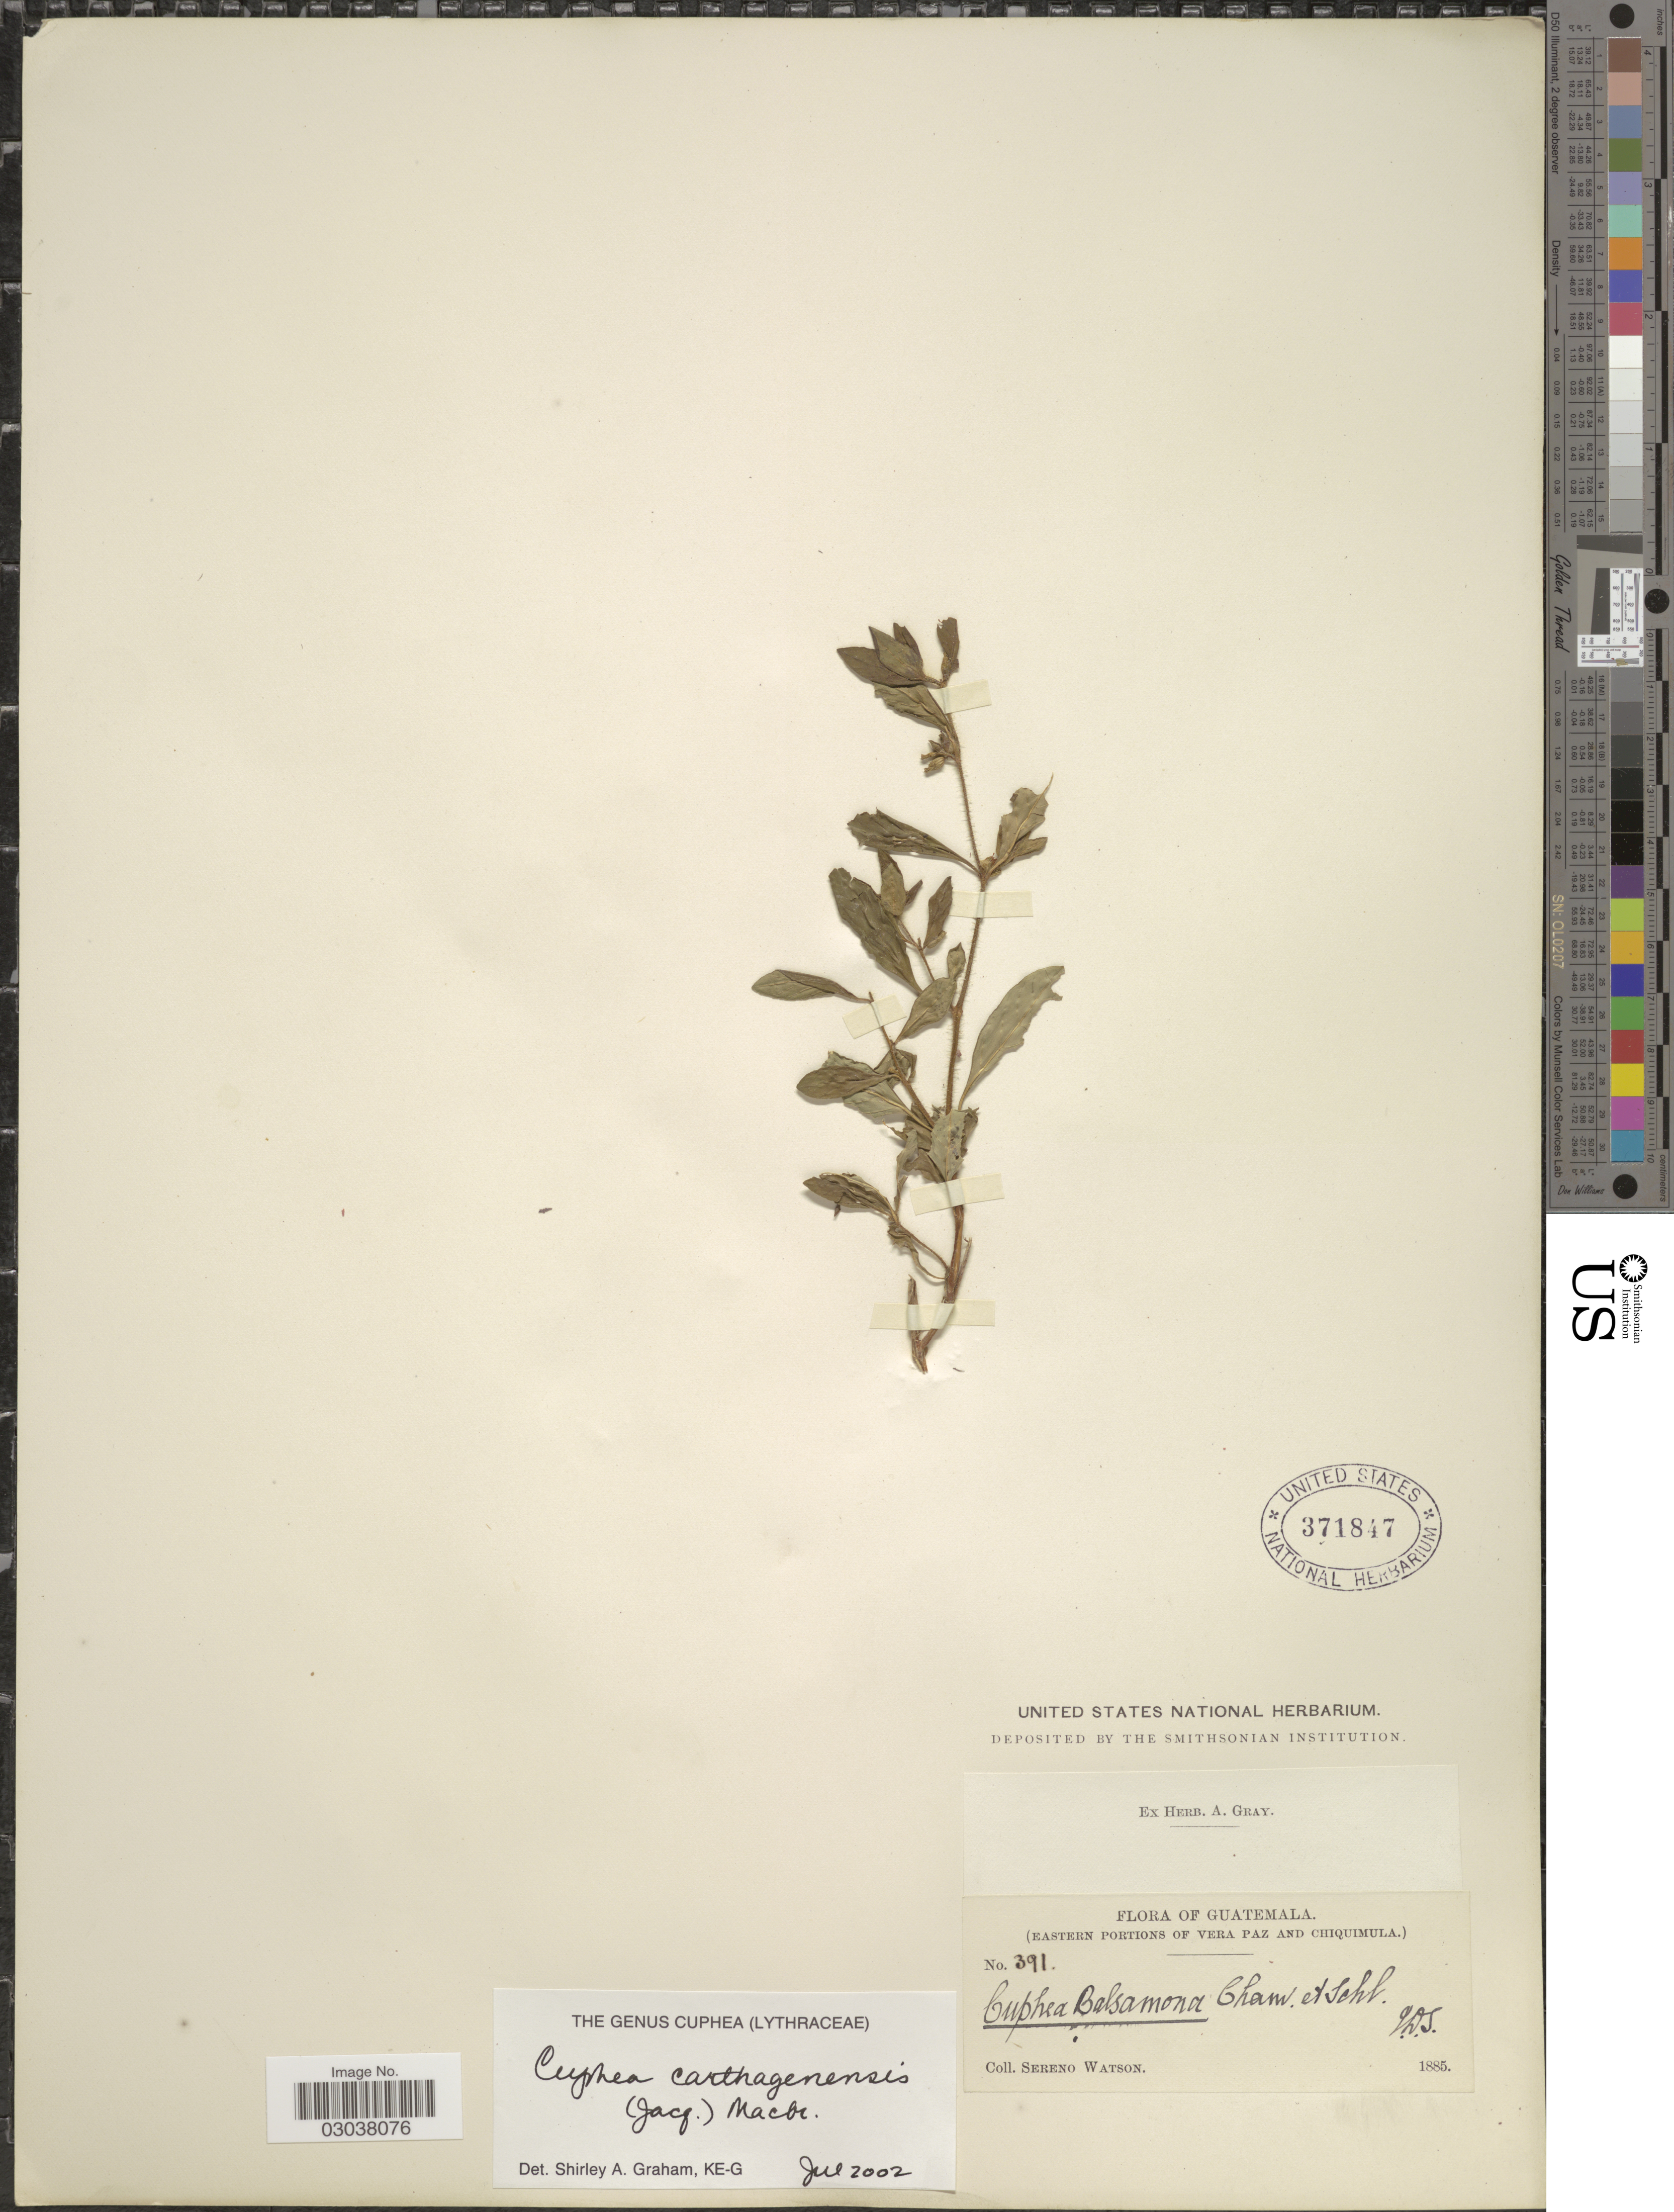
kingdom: Plantae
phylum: Tracheophyta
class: Magnoliopsida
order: Myrtales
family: Lythraceae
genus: Cuphea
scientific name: Cuphea carthagenensis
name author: (Jacq.) J.F. Macbr.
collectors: S. Watson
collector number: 391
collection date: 1885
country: Guatemala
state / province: Chiquimula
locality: Eastern portions of Vera Paz and Chiquimula.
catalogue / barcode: US 371847